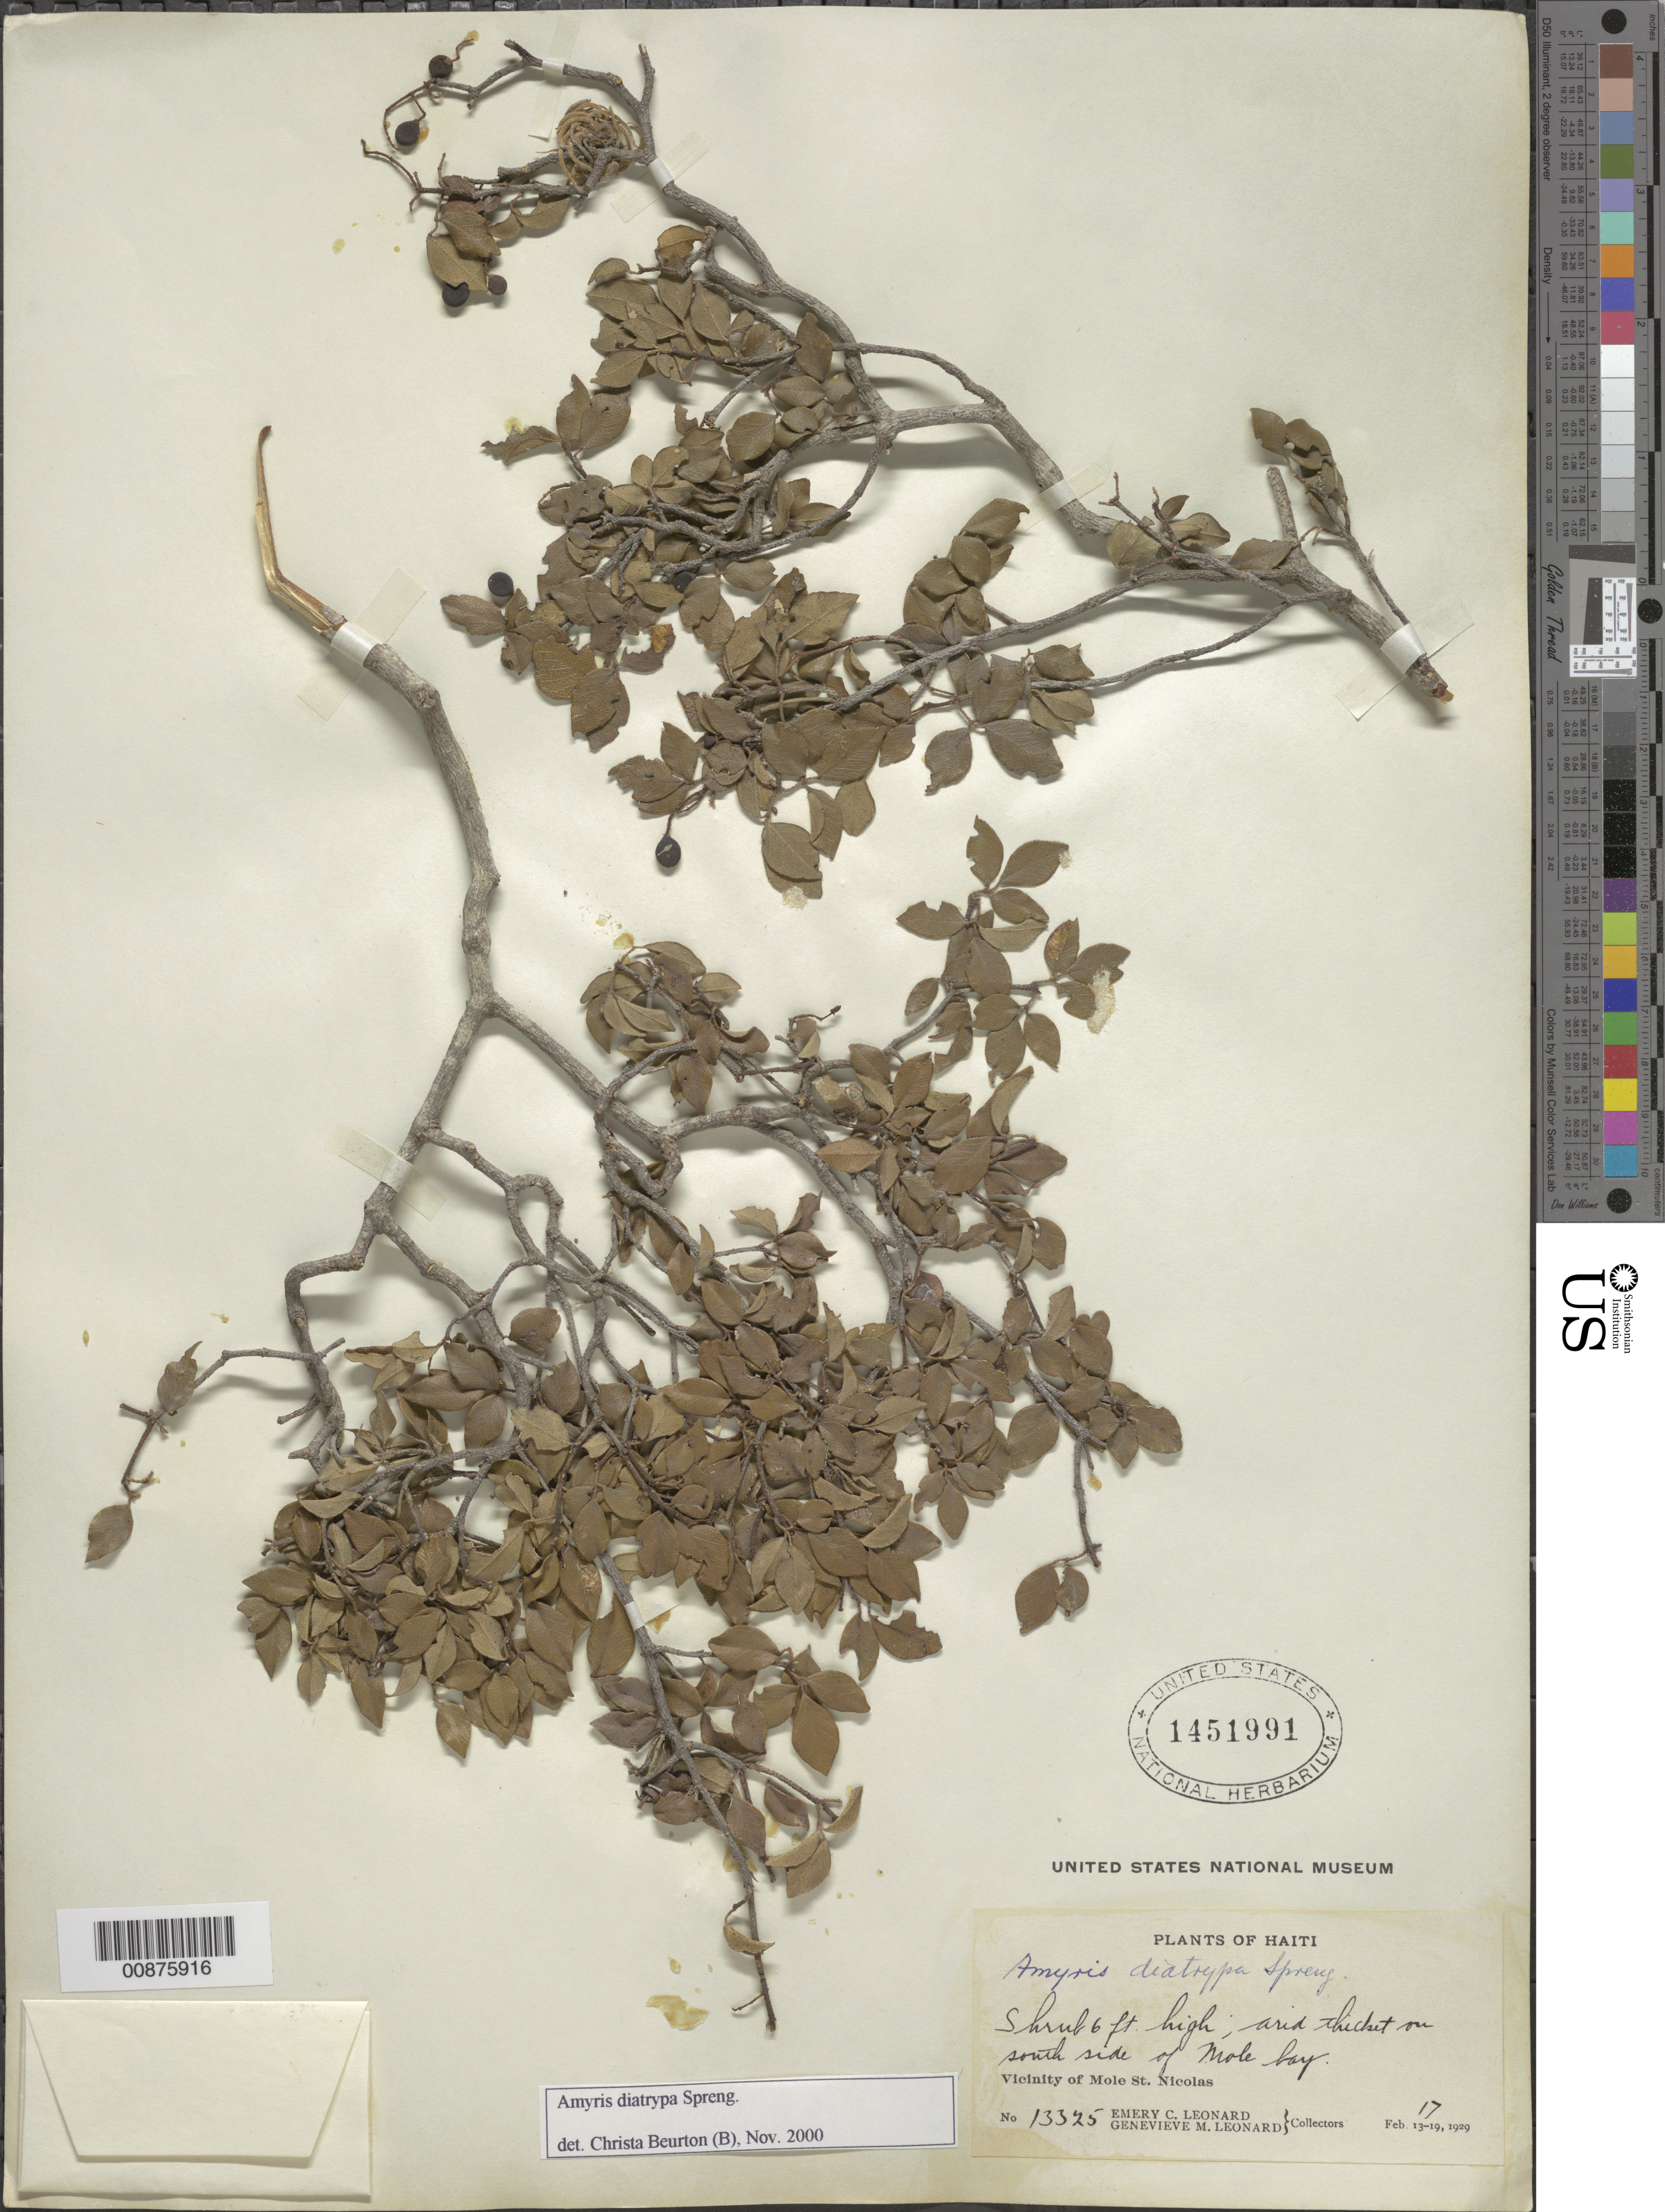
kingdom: Plantae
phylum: Tracheophyta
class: Magnoliopsida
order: Sapindales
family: Rutaceae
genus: Amyris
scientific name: Amyris diatrypa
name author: Spreng.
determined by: Beurton, C.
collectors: E. C. Leonard & G. M. Leonard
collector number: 13325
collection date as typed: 17 Feb 1929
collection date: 1929-02-17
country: Haiti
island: Hispaniola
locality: Vicinity of Mole St. Nicolas, south side of Mole bay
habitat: Arid thicket on side of bay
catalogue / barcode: US 1451991